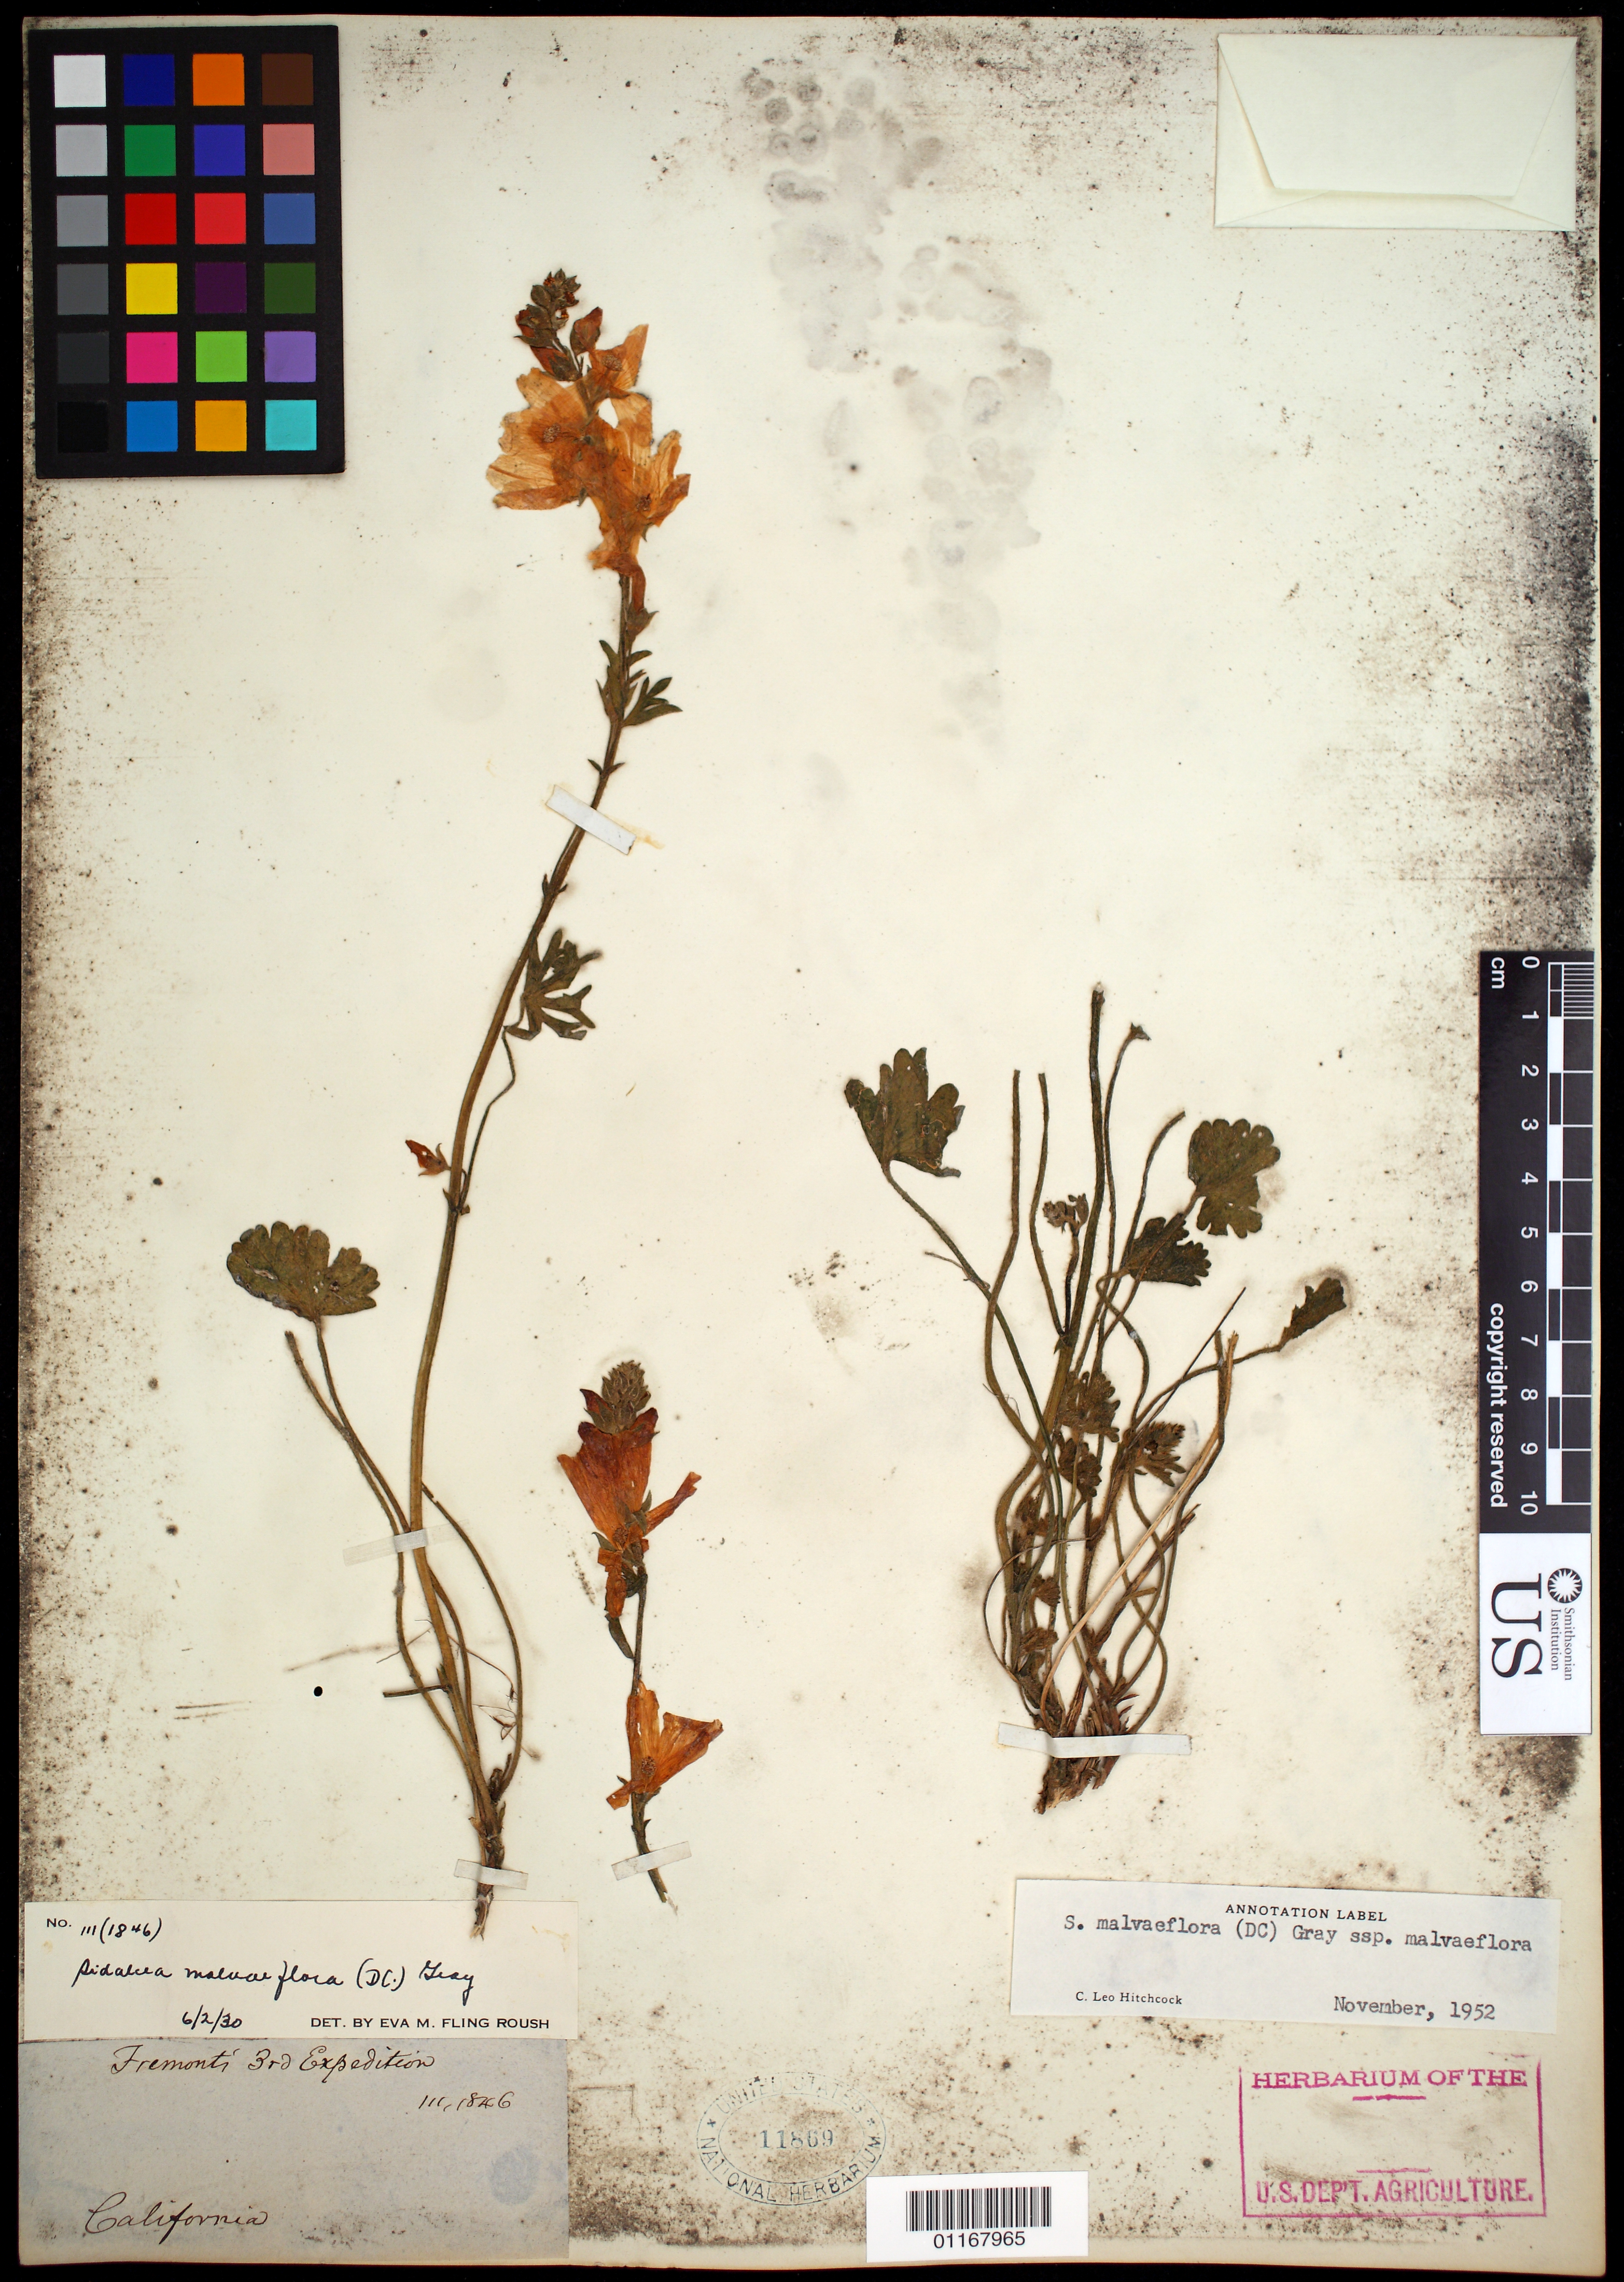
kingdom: Plantae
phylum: Tracheophyta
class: Magnoliopsida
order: Malvales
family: Malvaceae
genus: Sidalcea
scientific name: Sidalcea malviflora subsp. malviflora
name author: (DC.) A. Gray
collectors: J. C. Frémont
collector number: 111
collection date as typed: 1846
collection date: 1846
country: United States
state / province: California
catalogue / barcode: US 11869